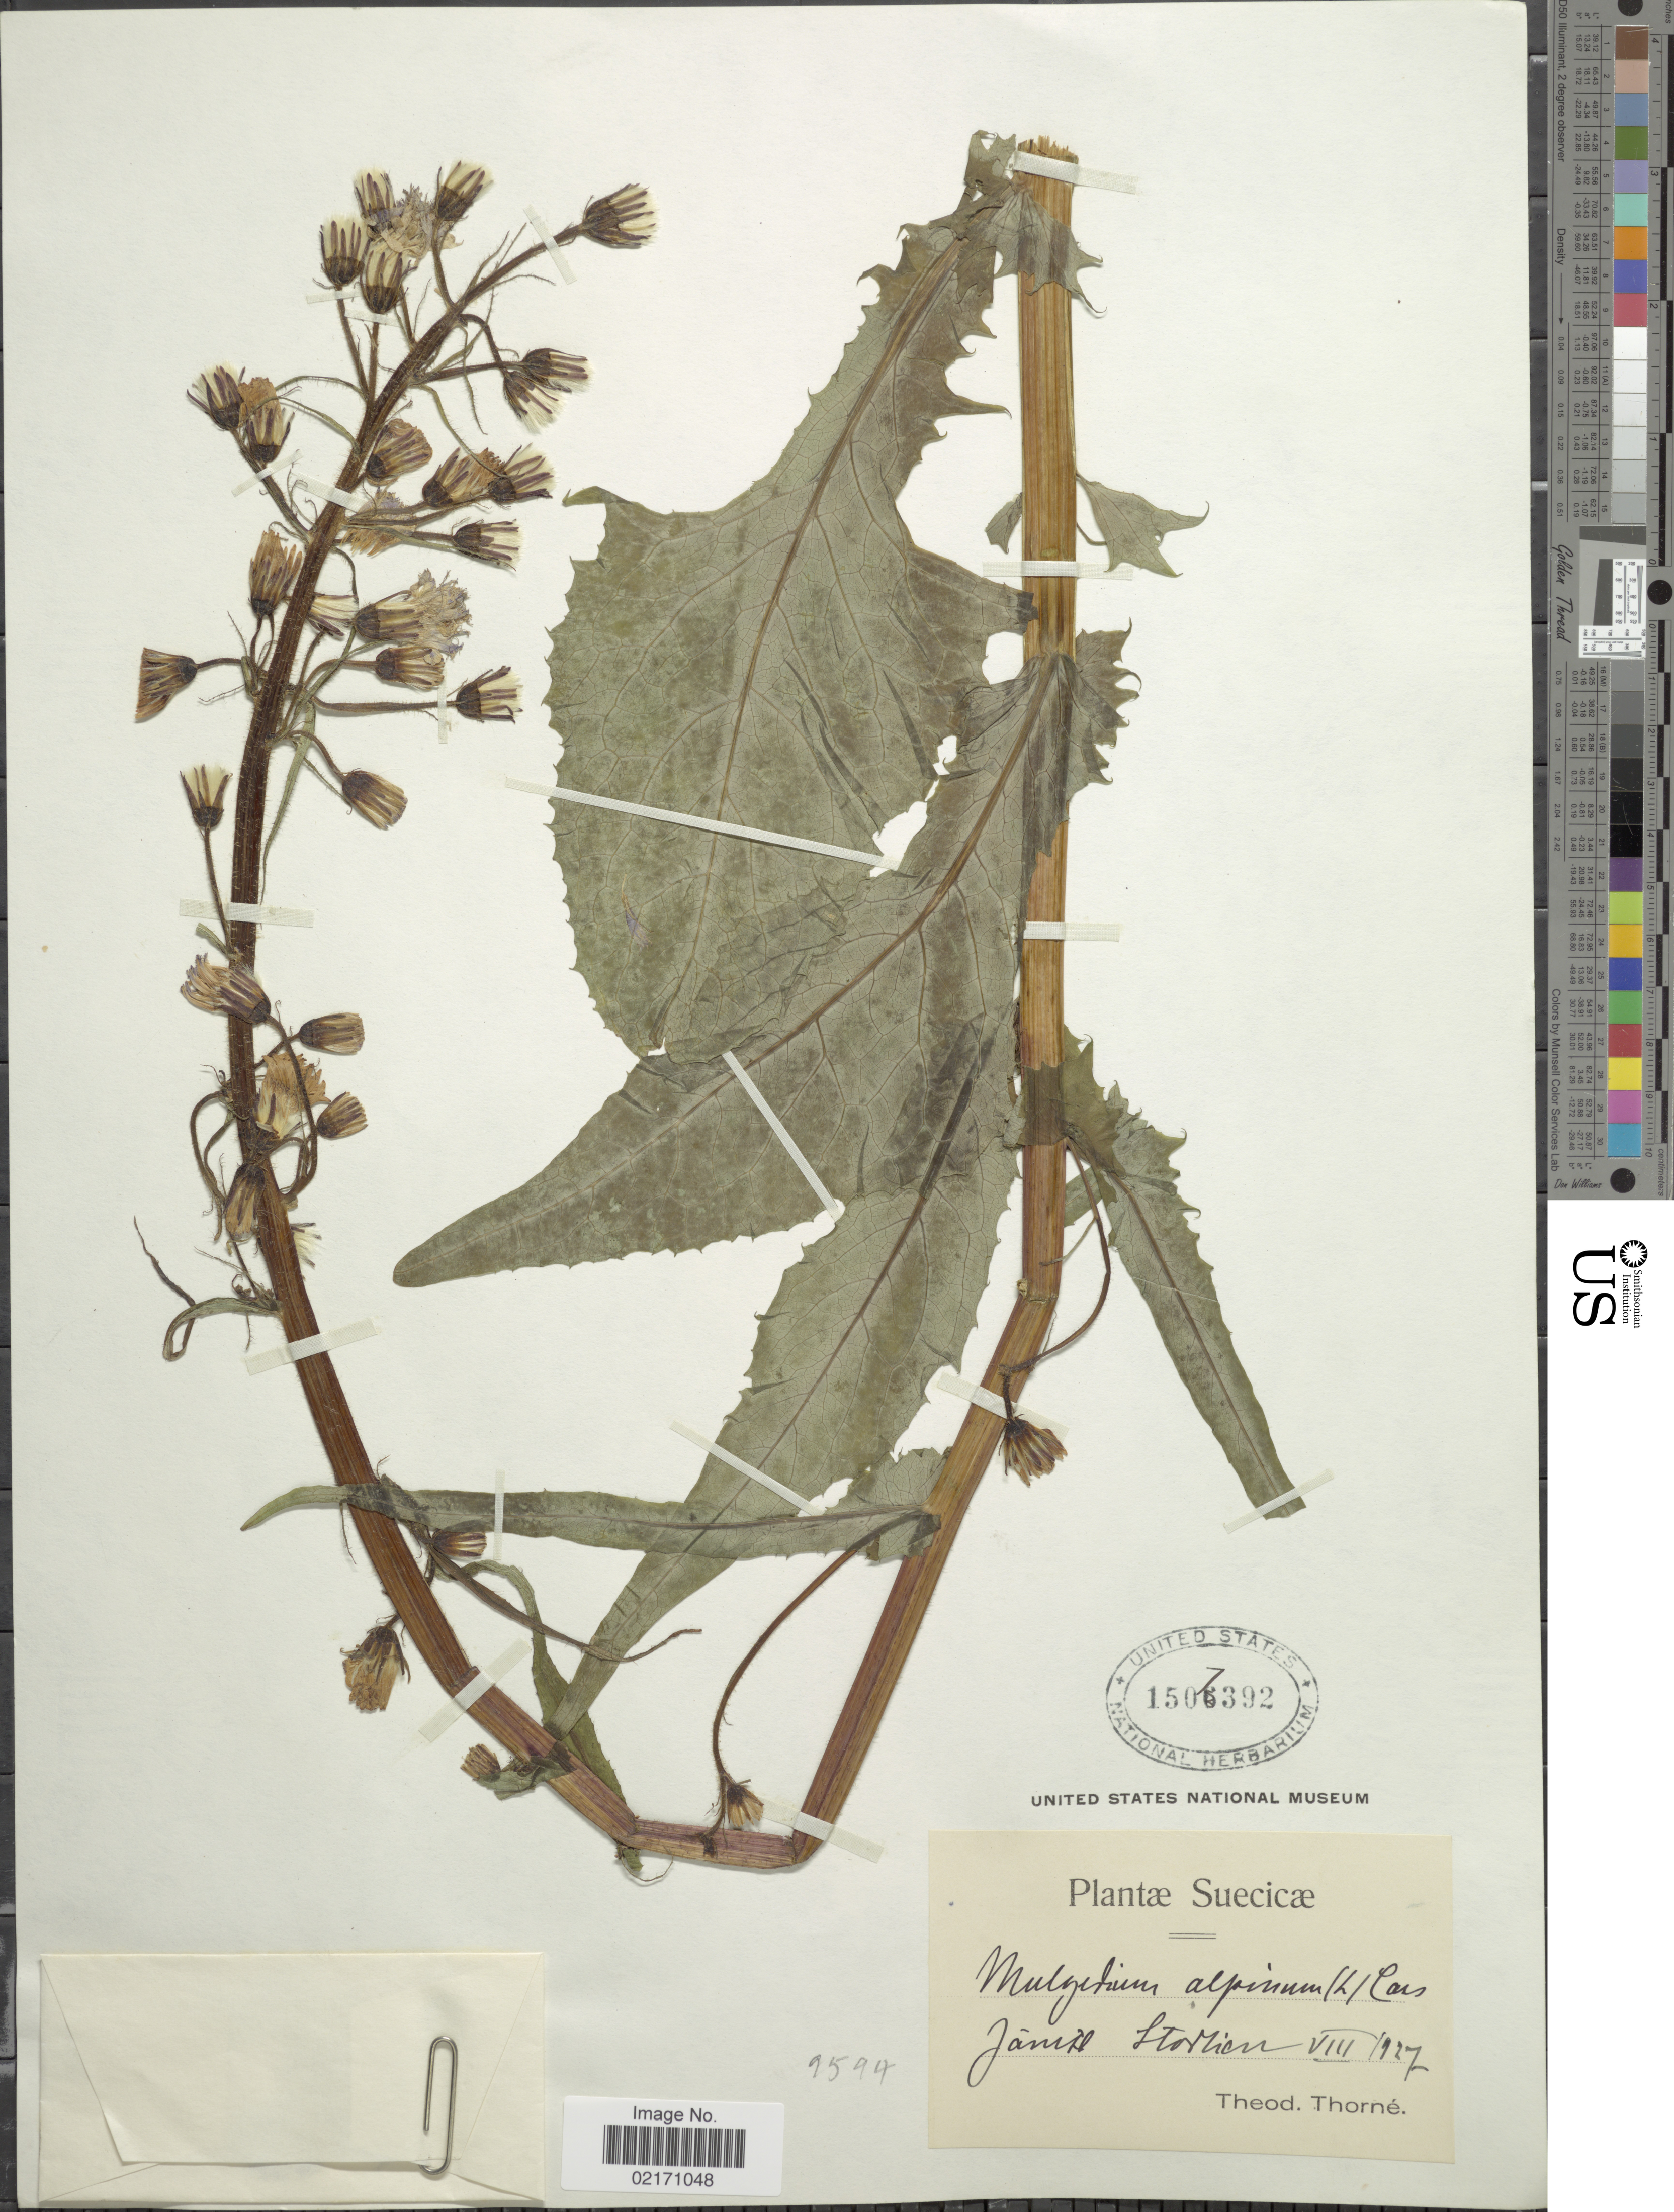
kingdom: Plantae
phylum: Tracheophyta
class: Magnoliopsida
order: Asterales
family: Asteraceae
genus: Lactuca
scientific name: Lactuca alpina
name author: (L.) A. Gray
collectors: T. Thorné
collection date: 1927-08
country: Sweden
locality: Suecicae, Jamtl. Storlien.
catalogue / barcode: US 1507392